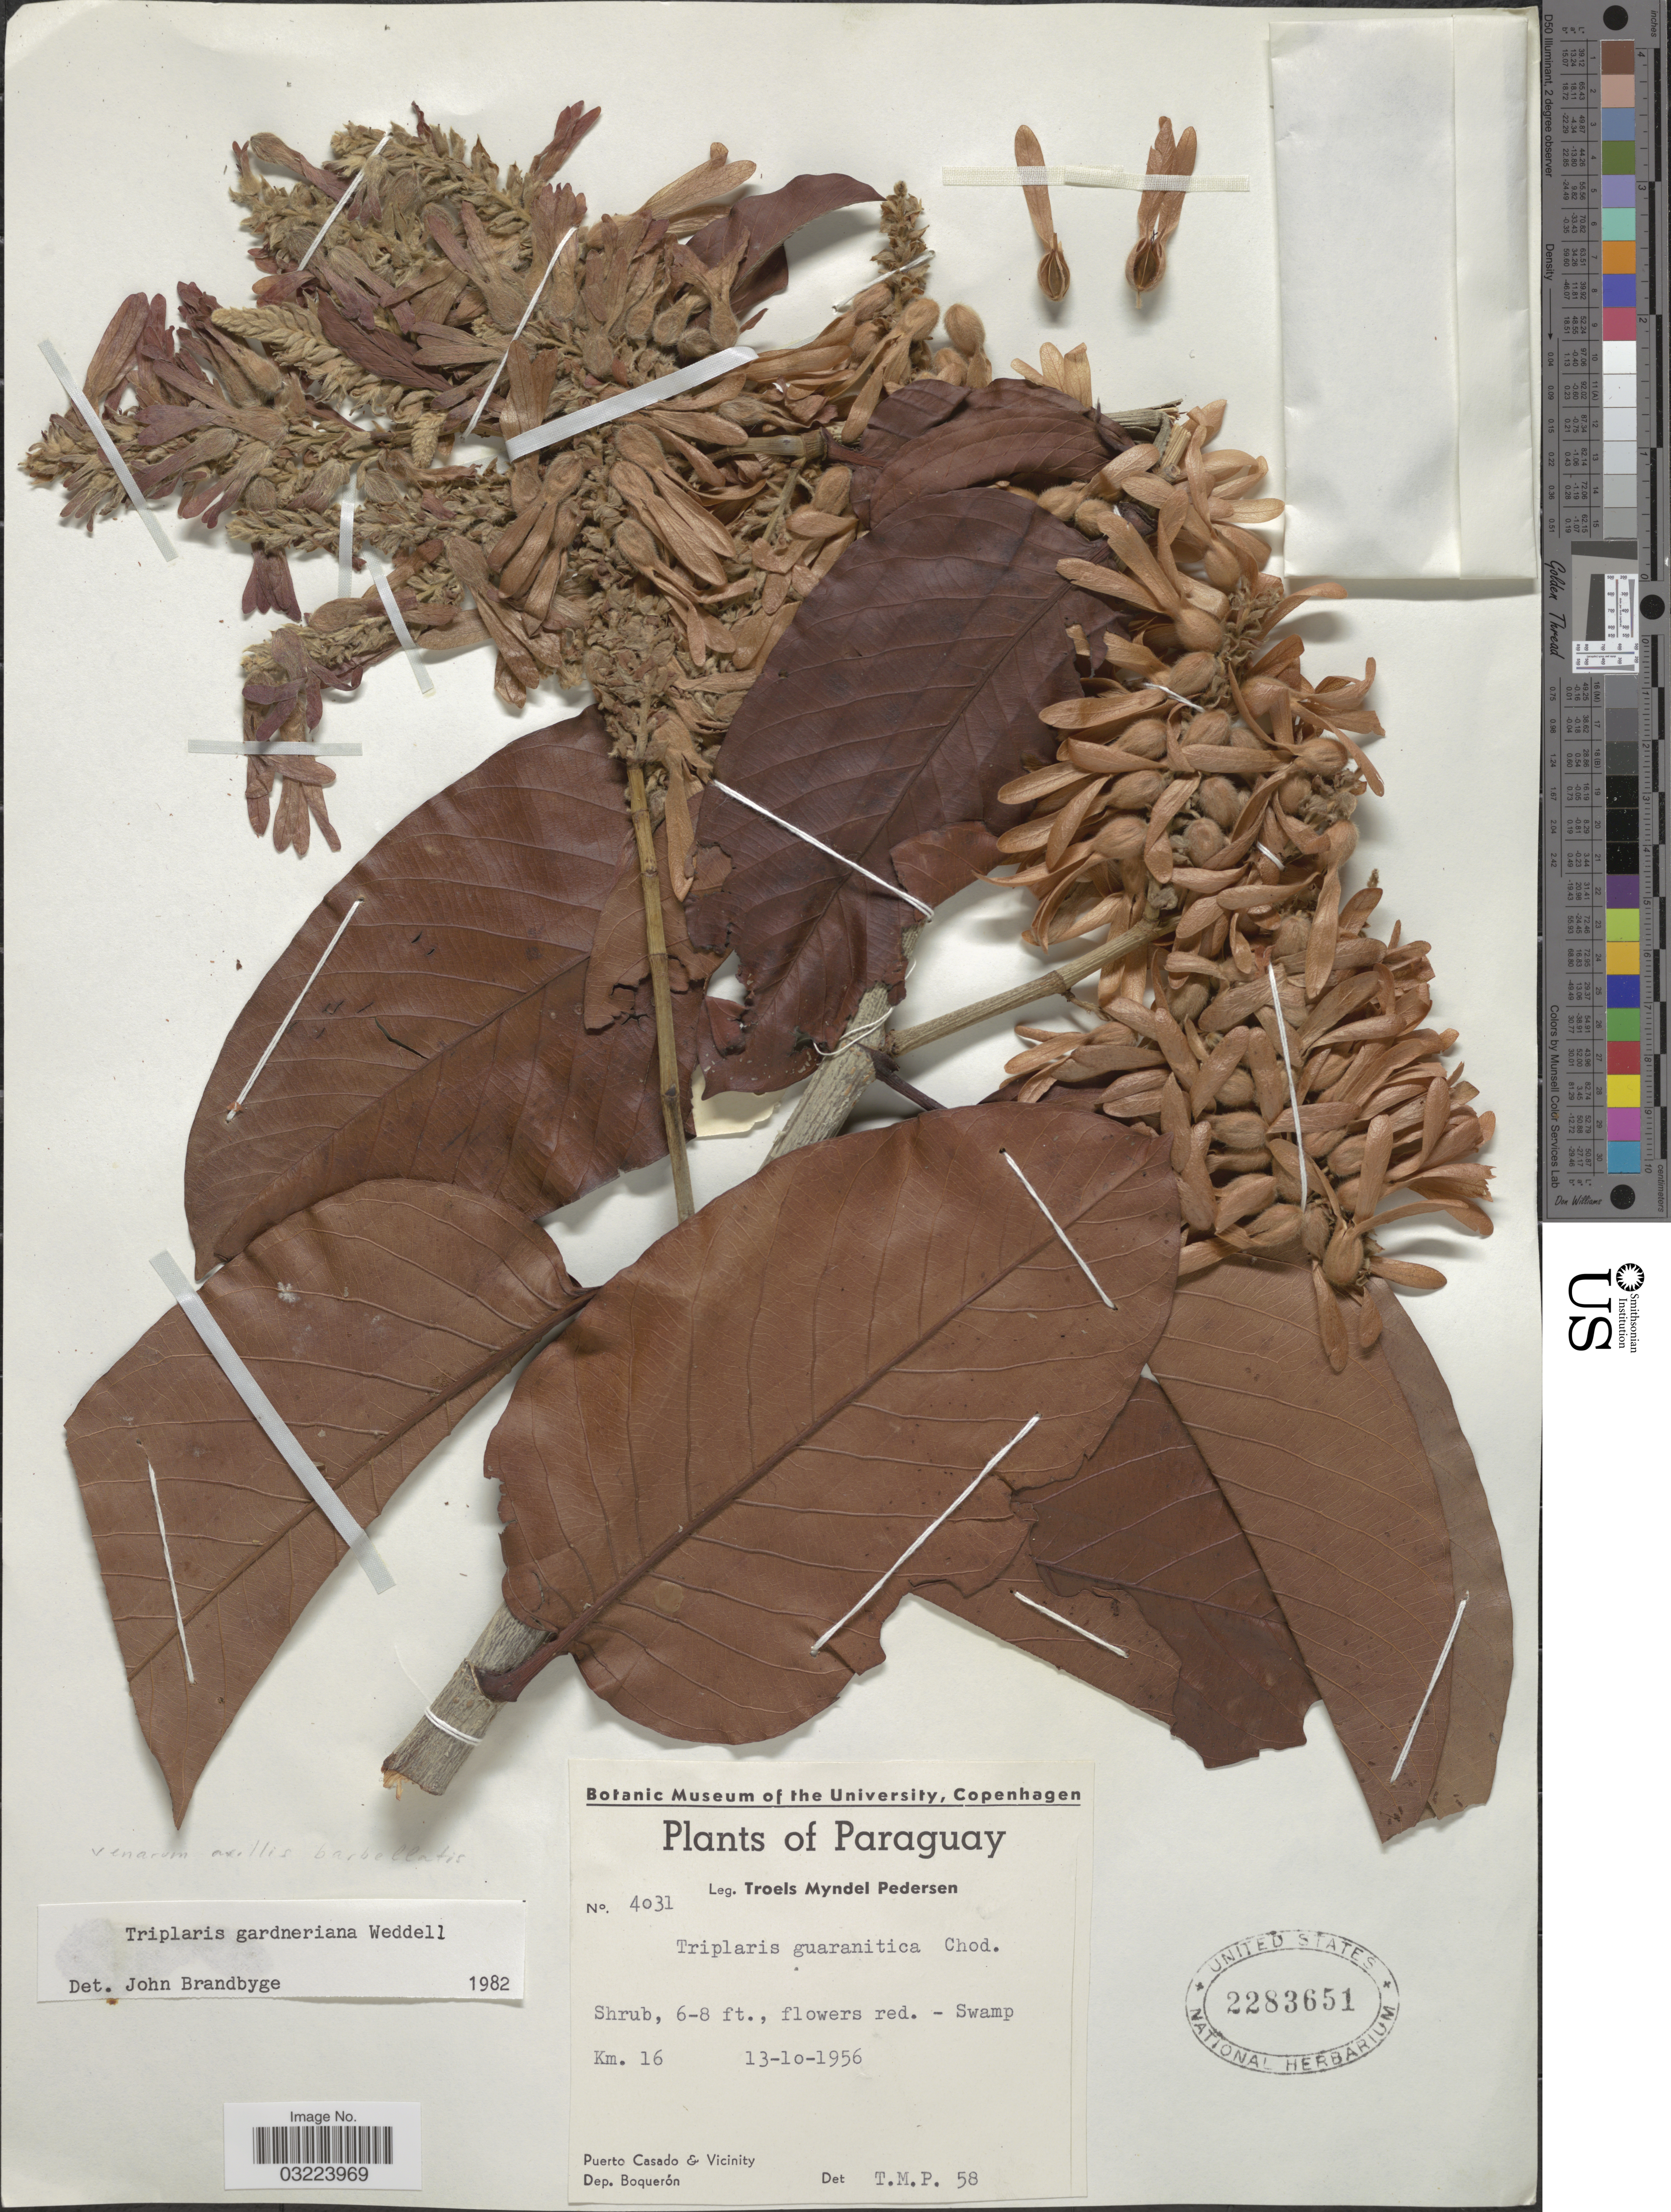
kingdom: Plantae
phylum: Tracheophyta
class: Magnoliopsida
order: Caryophyllales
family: Polygonaceae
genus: Triplaris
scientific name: Triplaris gardneriana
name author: Wedd.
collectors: T. Pederson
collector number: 4031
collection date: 1956-10-13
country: Paraguay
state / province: Boqueron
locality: Swamp Km. 16. Puerto Casado & Vicinity. Dep. Boquerón.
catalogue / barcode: US 2283651